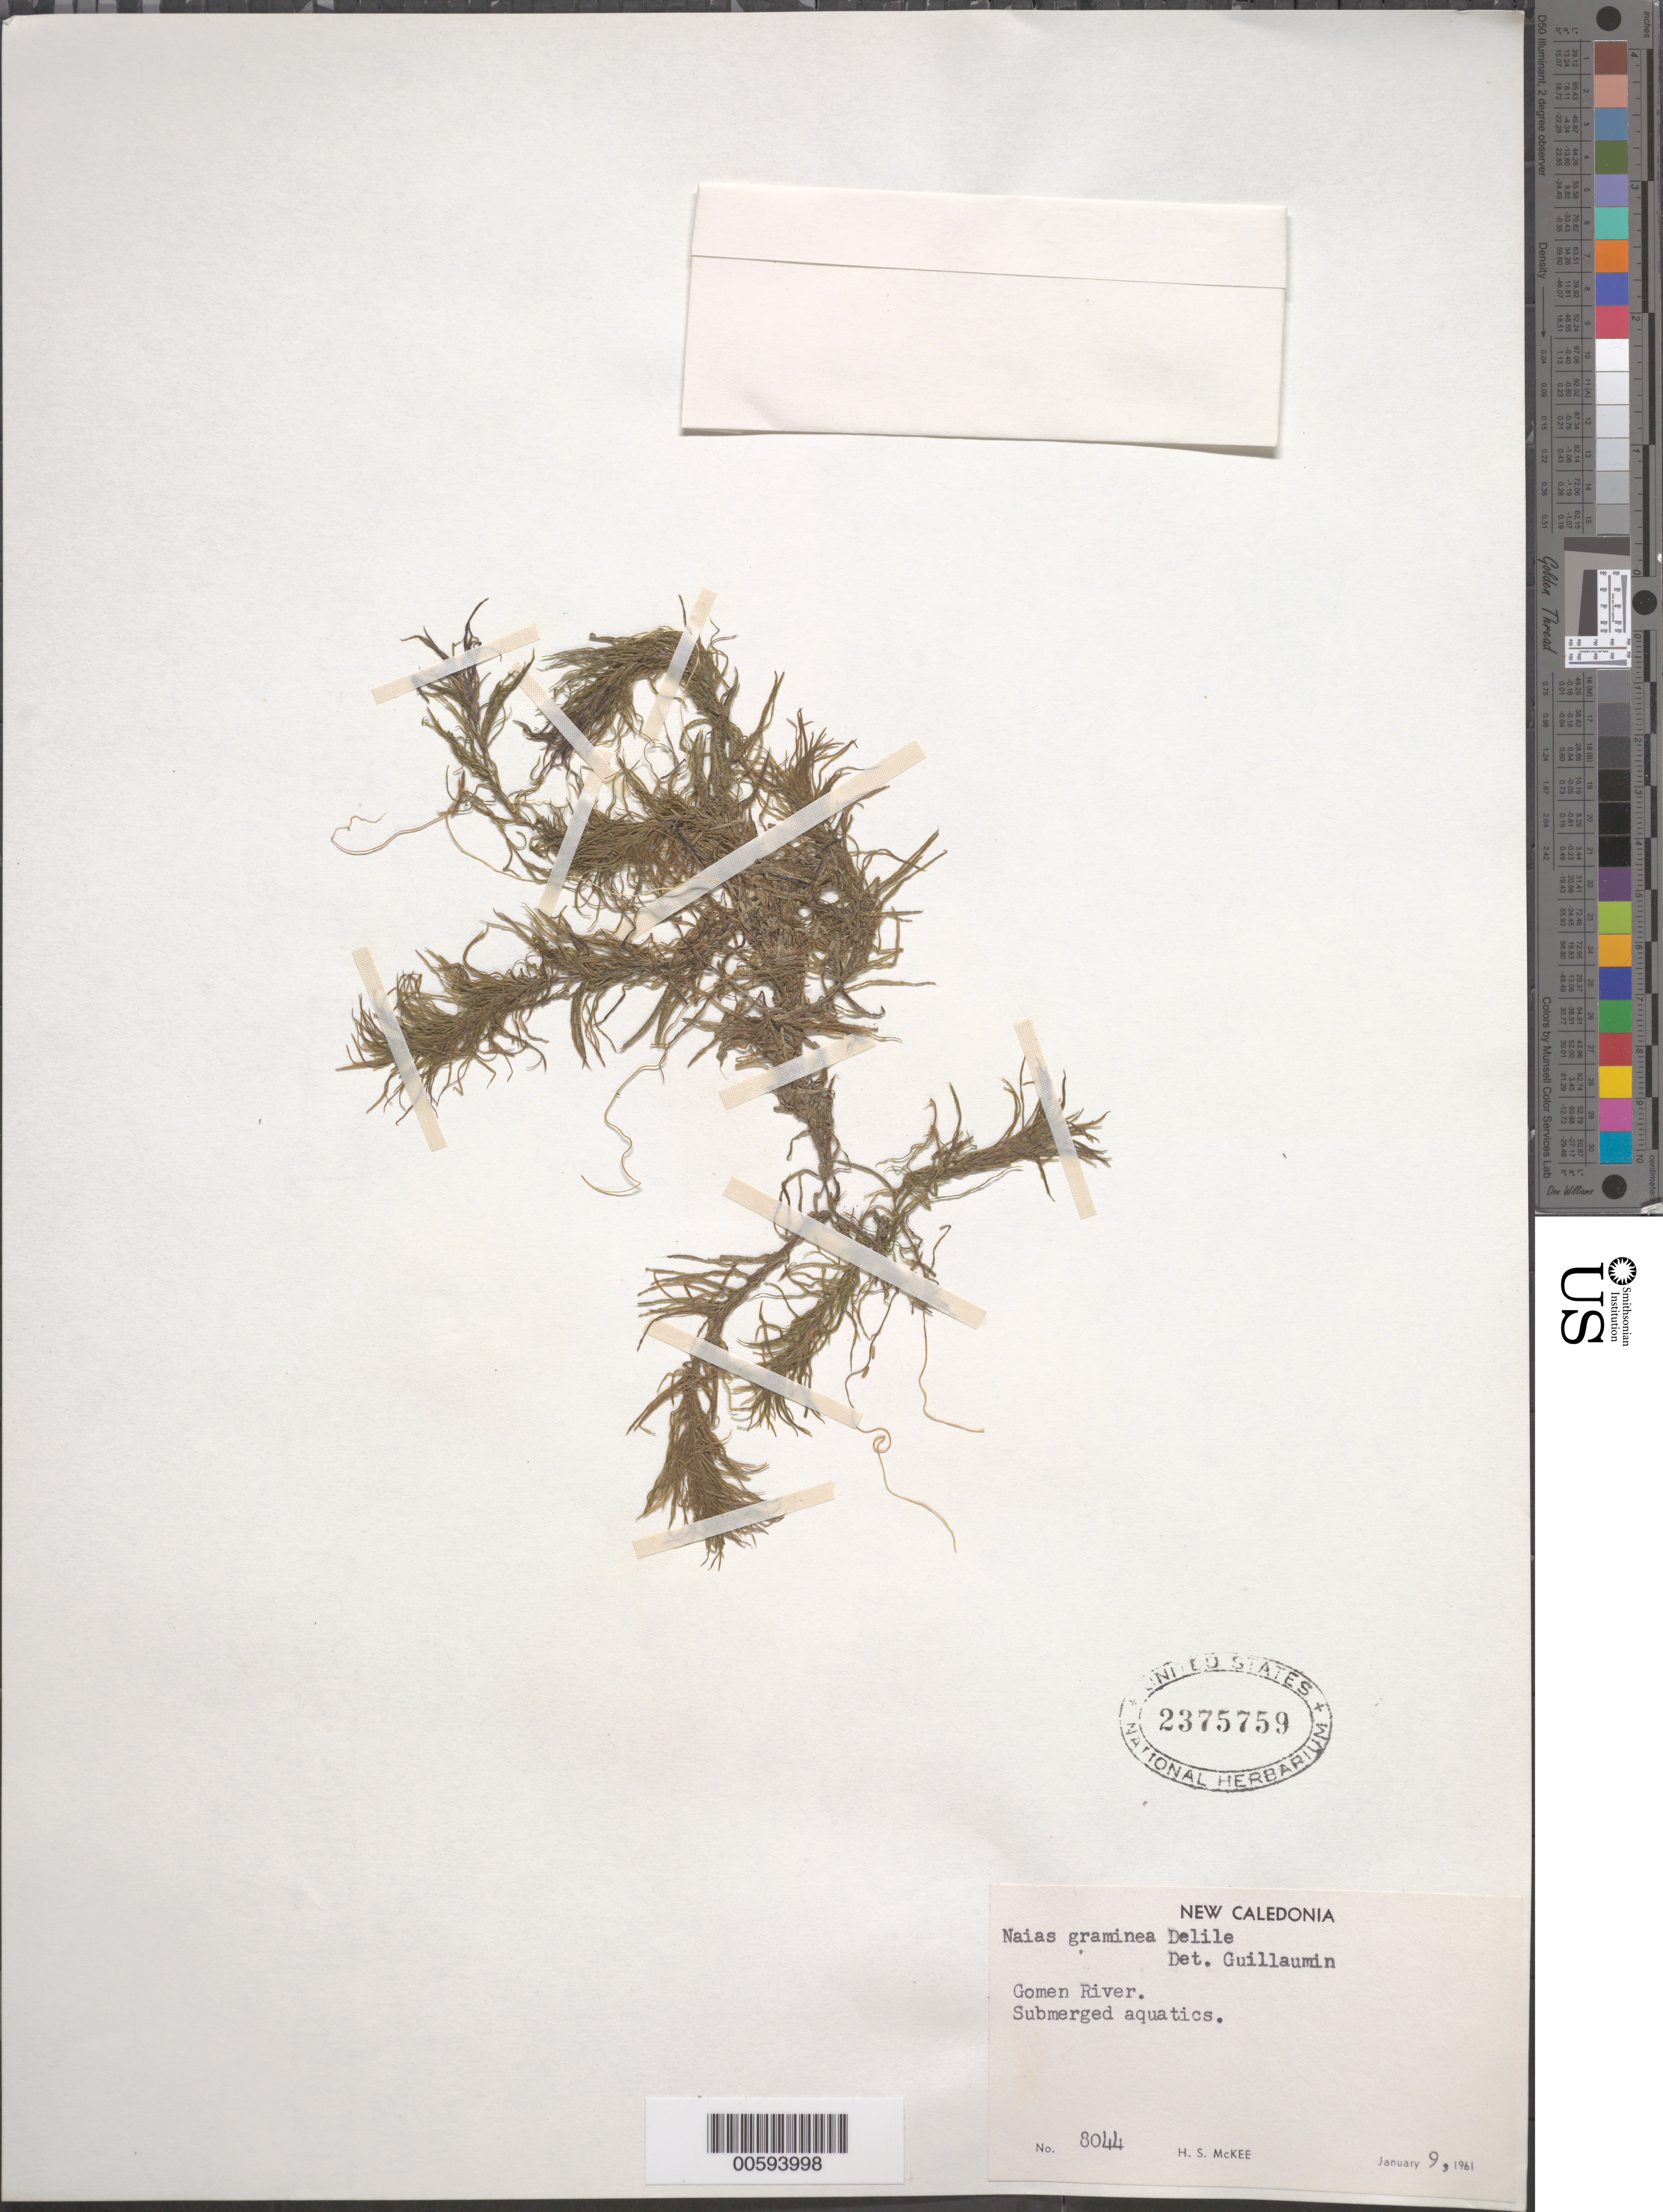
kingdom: Plantae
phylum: Tracheophyta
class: Liliopsida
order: Alismatales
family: Hydrocharitaceae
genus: Najas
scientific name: Najas graminea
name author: Delile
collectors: H. S. MacKee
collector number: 8044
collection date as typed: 09 Jan 1961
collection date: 1961-01-09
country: New Caledonia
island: New Caledonia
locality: Gomen River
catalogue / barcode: US 2375759